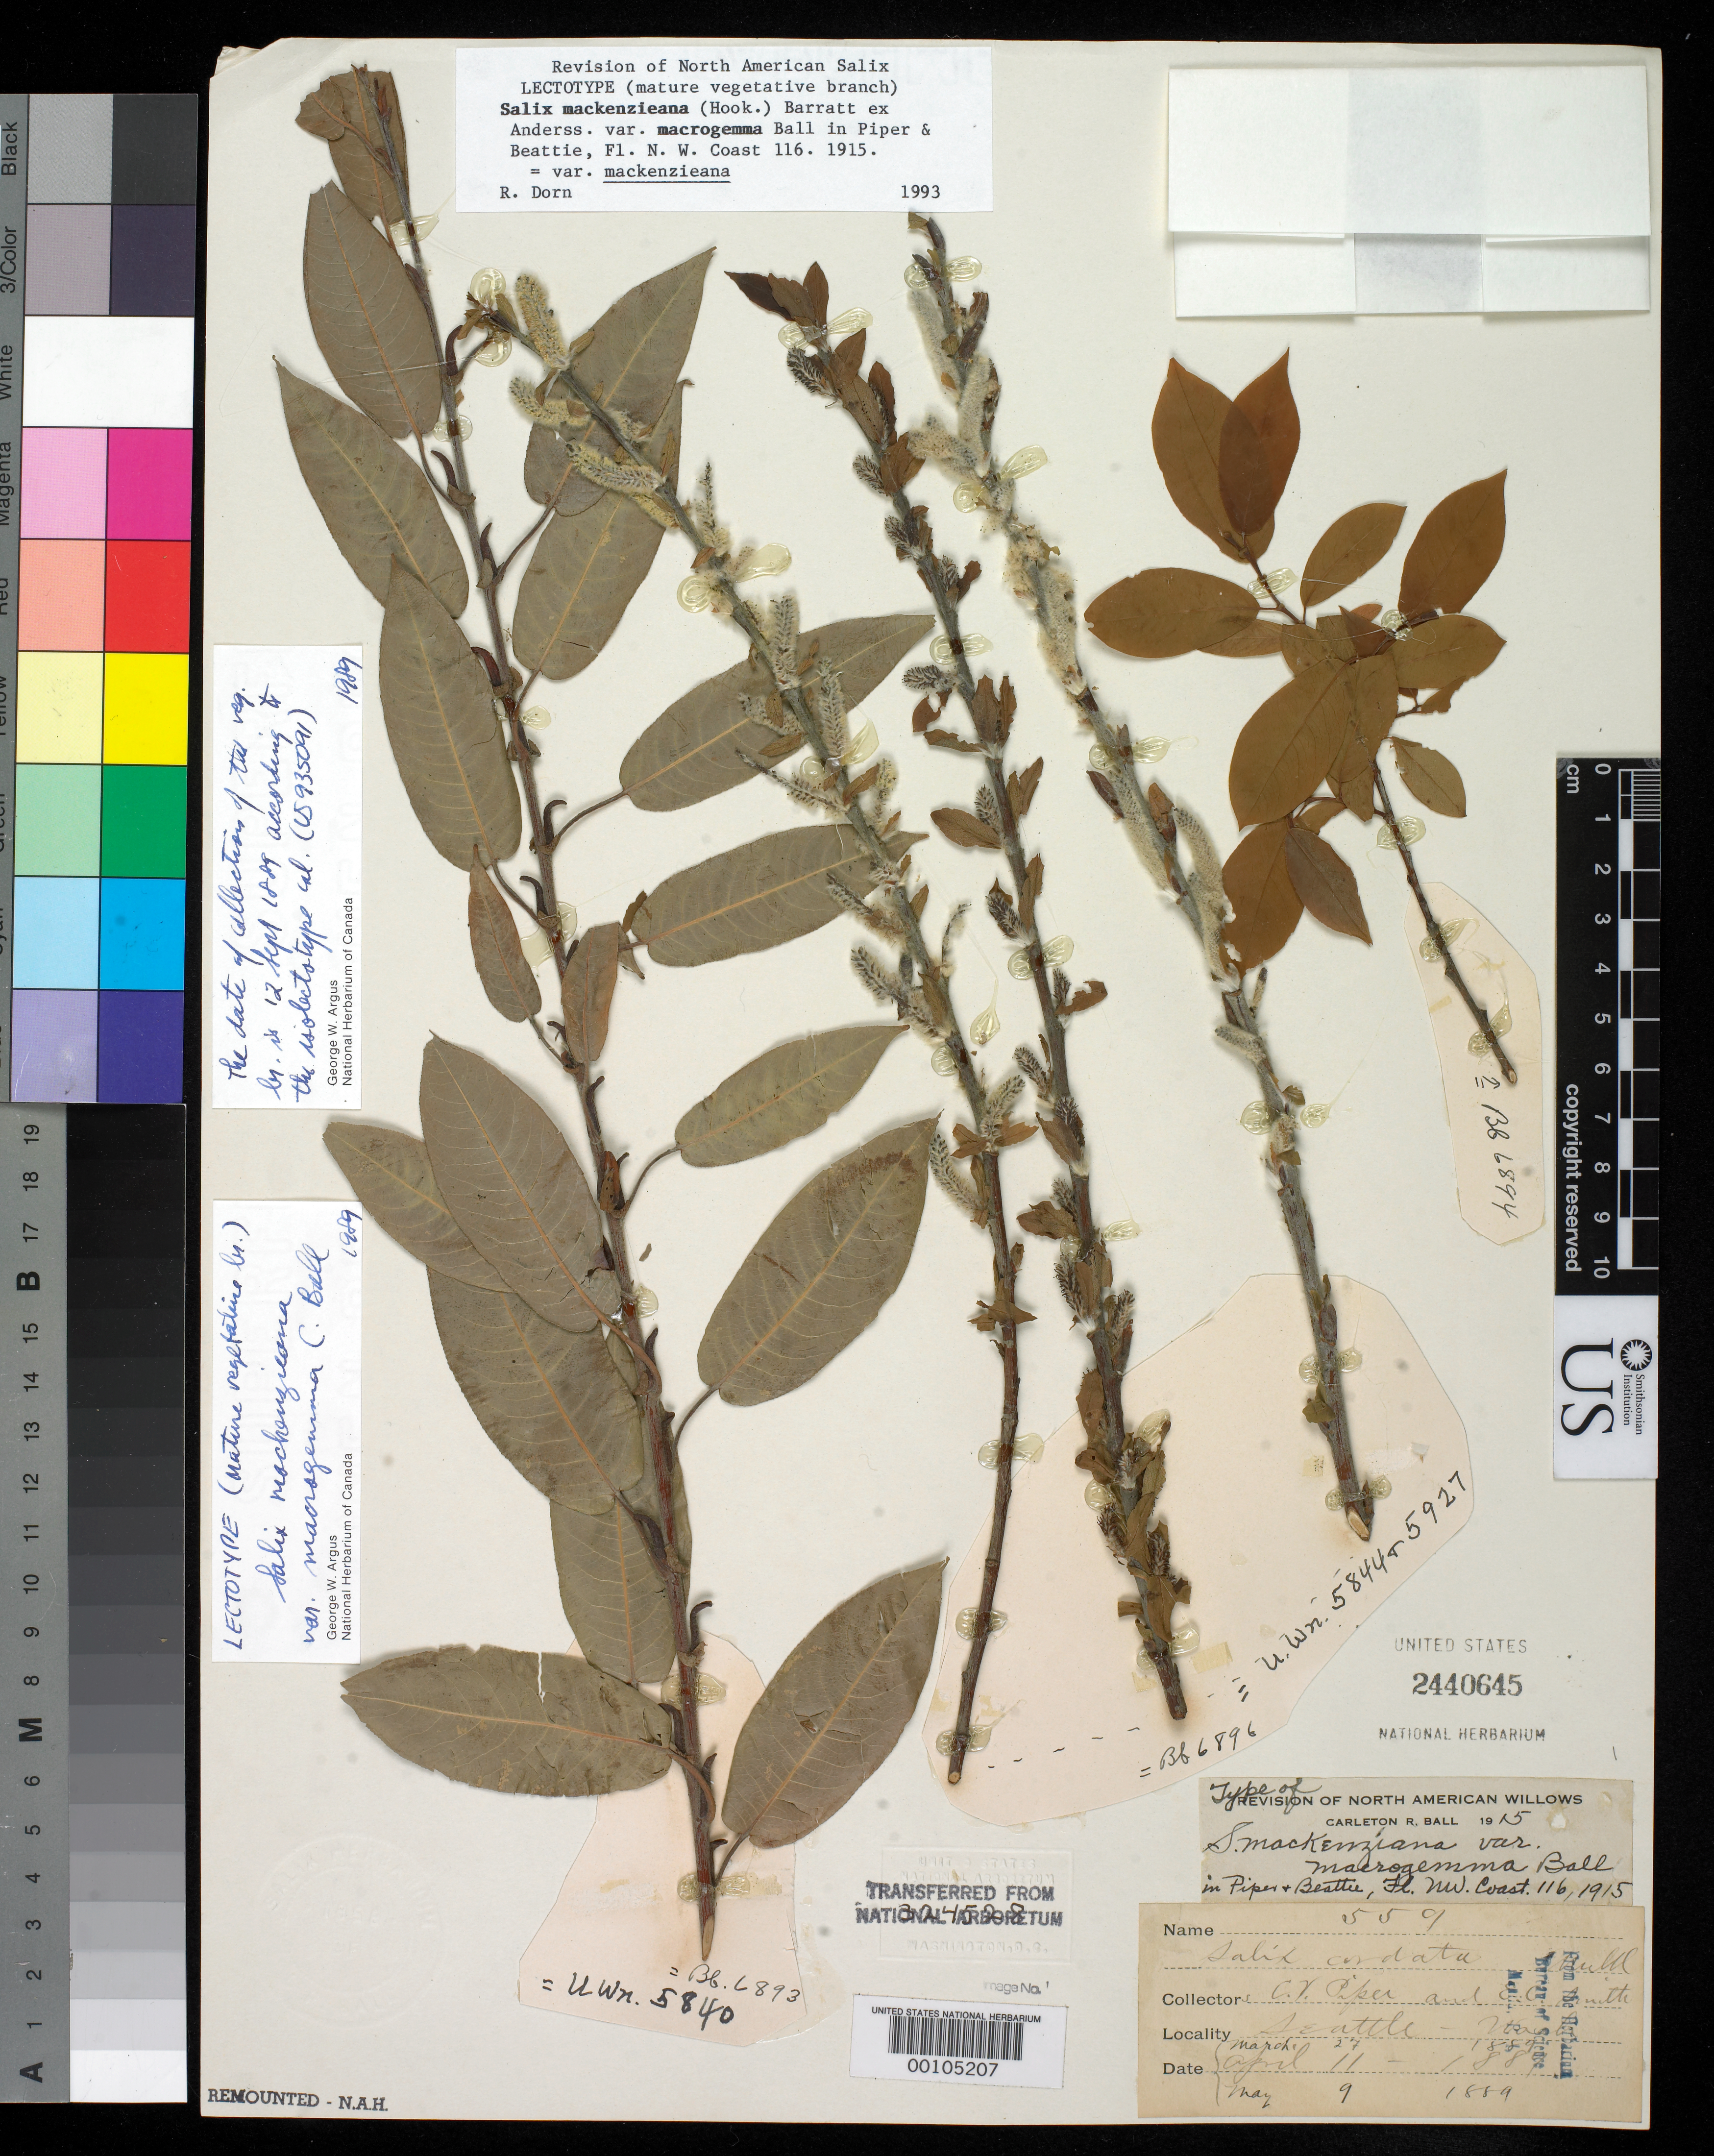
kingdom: Plantae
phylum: Tracheophyta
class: Magnoliopsida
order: Malpighiales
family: Salicaceae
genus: Salix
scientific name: Salix mackenzieana var. macrogemma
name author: C.R. Ball in Piper & Beattie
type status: Lectotype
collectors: C. V. Piper & E. C. Smith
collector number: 559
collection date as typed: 11 Apr 1889 to 12 Sep 1889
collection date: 1889-04-11/1889-09-12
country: United States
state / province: Washington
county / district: King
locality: Seattle.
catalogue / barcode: US 2440645